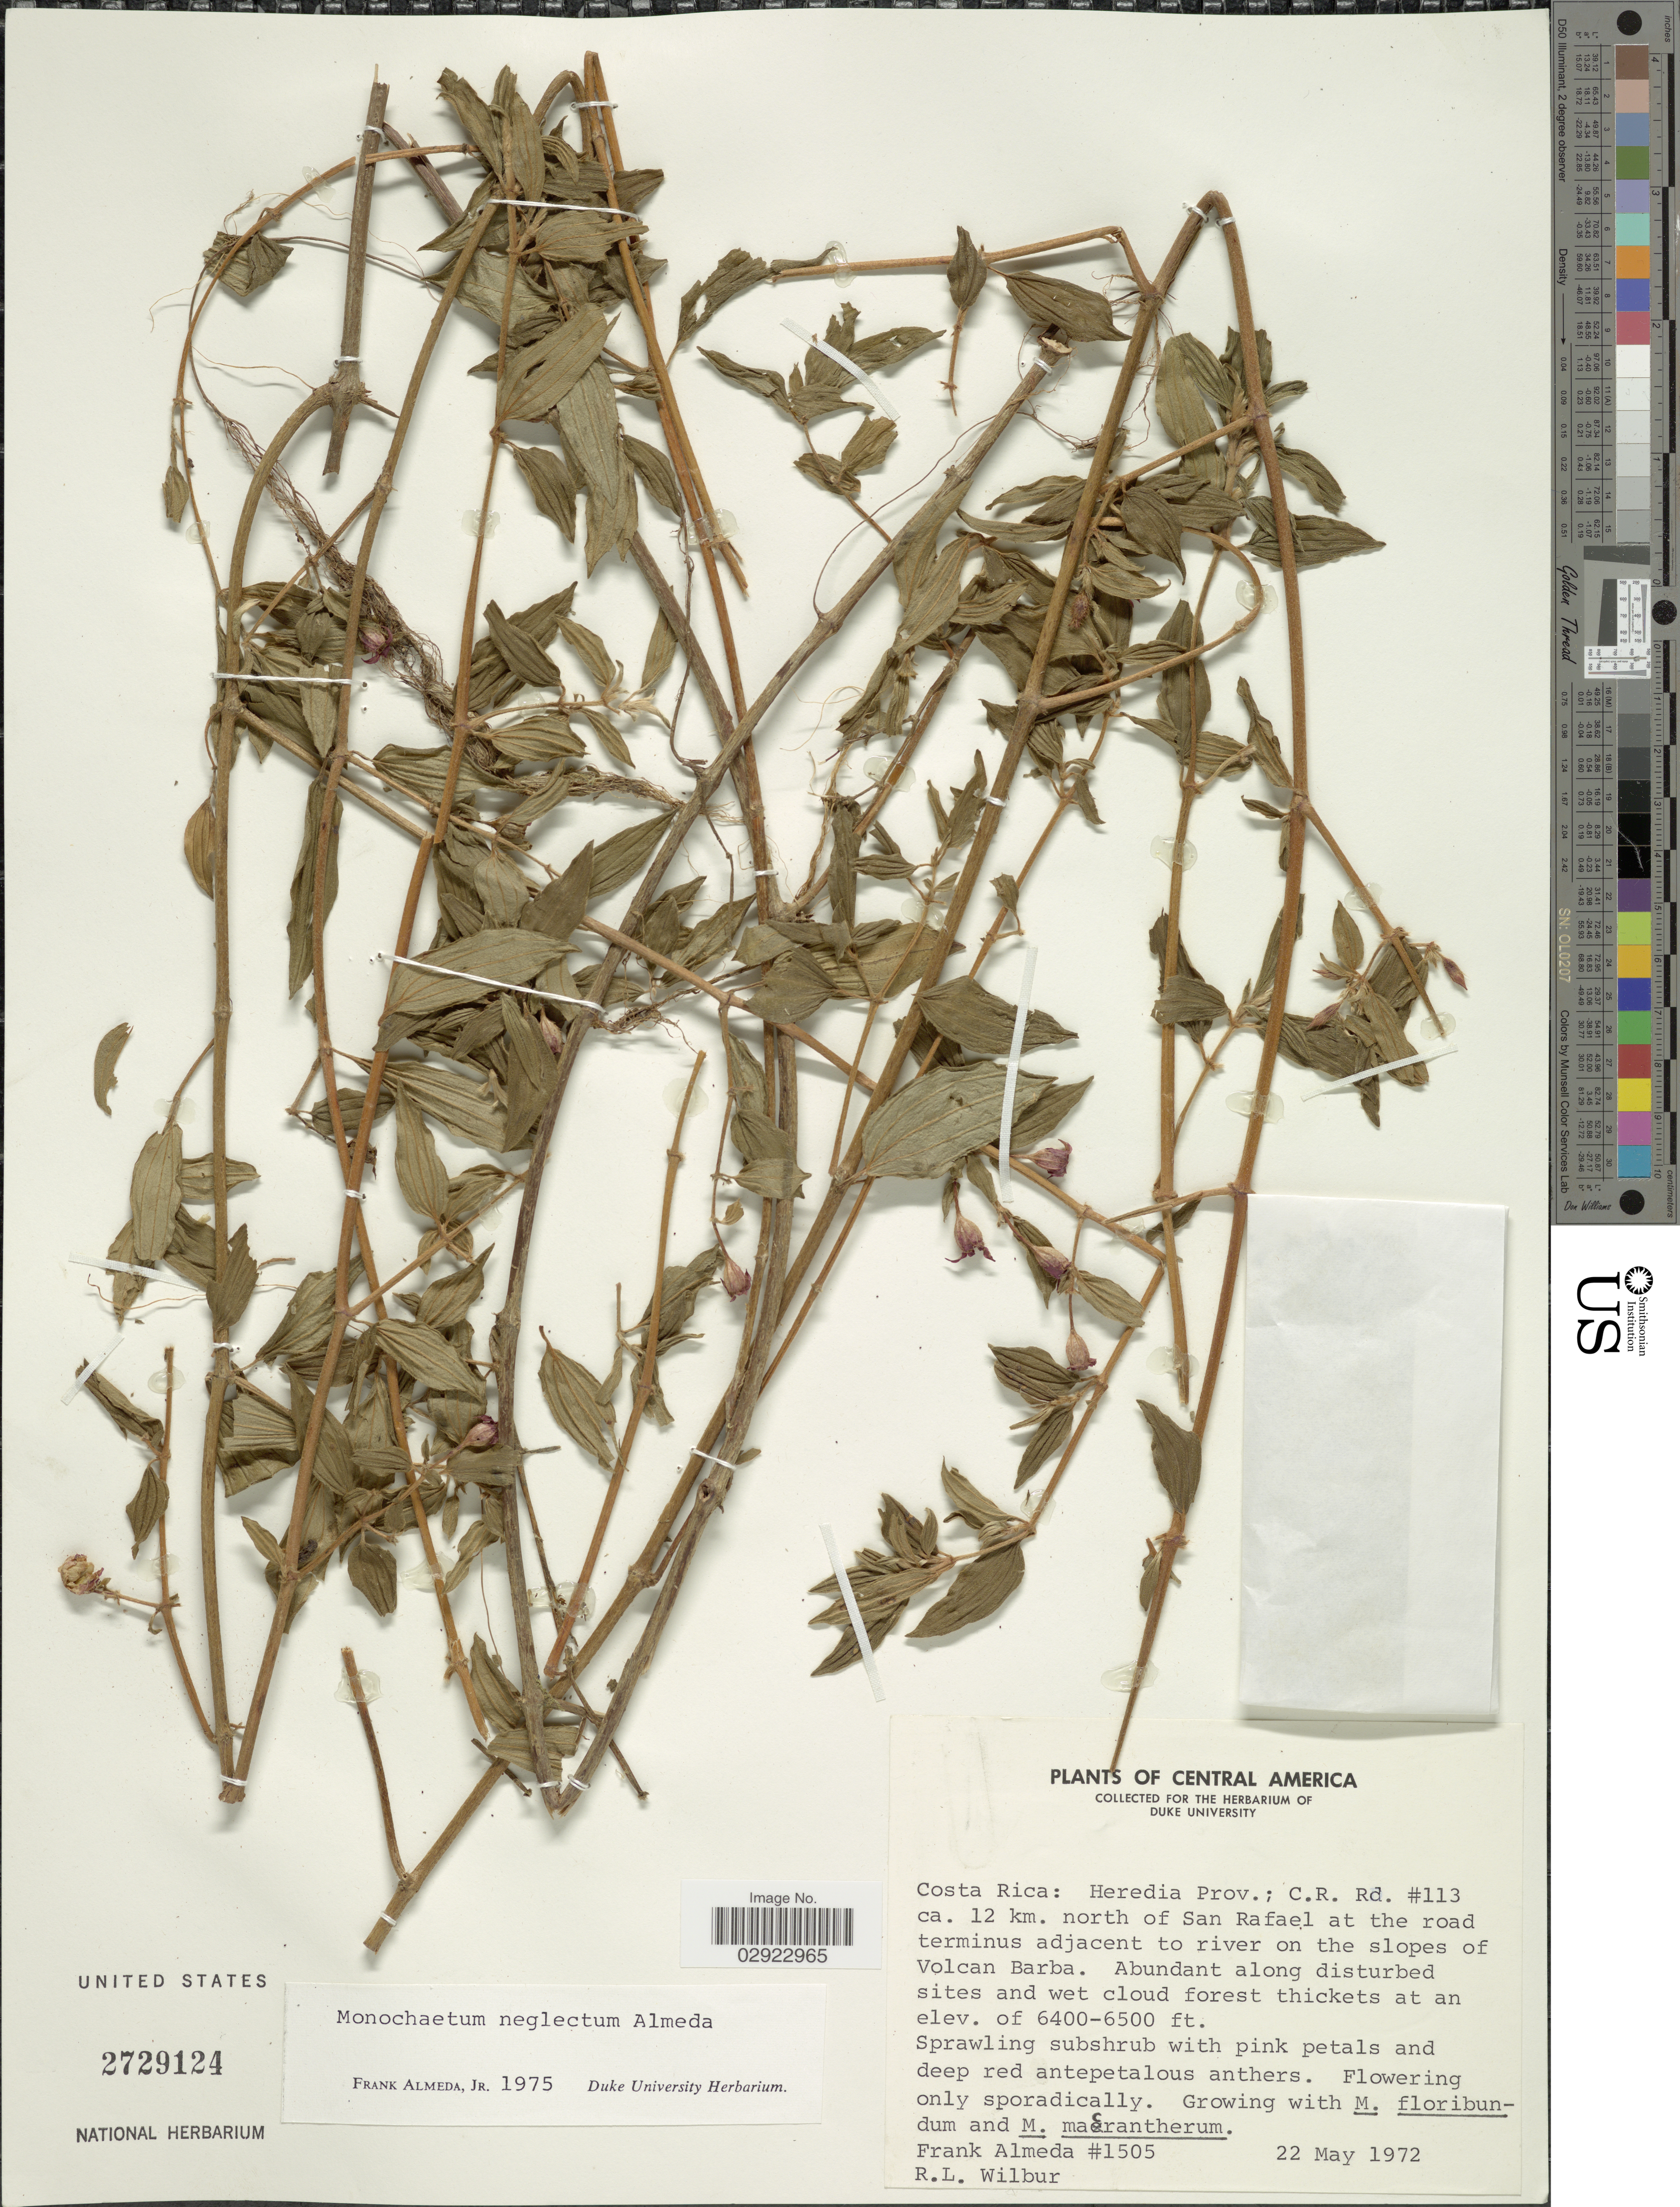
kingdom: Plantae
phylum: Tracheophyta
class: Magnoliopsida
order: Myrtales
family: Melastomataceae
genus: Monochaetum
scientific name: Monochaetum neglectum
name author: Almeda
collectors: F. Almeda & R. L. Wilbur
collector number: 1505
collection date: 1972-05-22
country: Costa Rica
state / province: Heredia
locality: Heredia Prov.; C.R. Rd. #113 ca. 12 km. north of San Rafael at the road terminus adjacent to river on the slopes of Volcan Barba.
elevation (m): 1951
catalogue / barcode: US 2729124